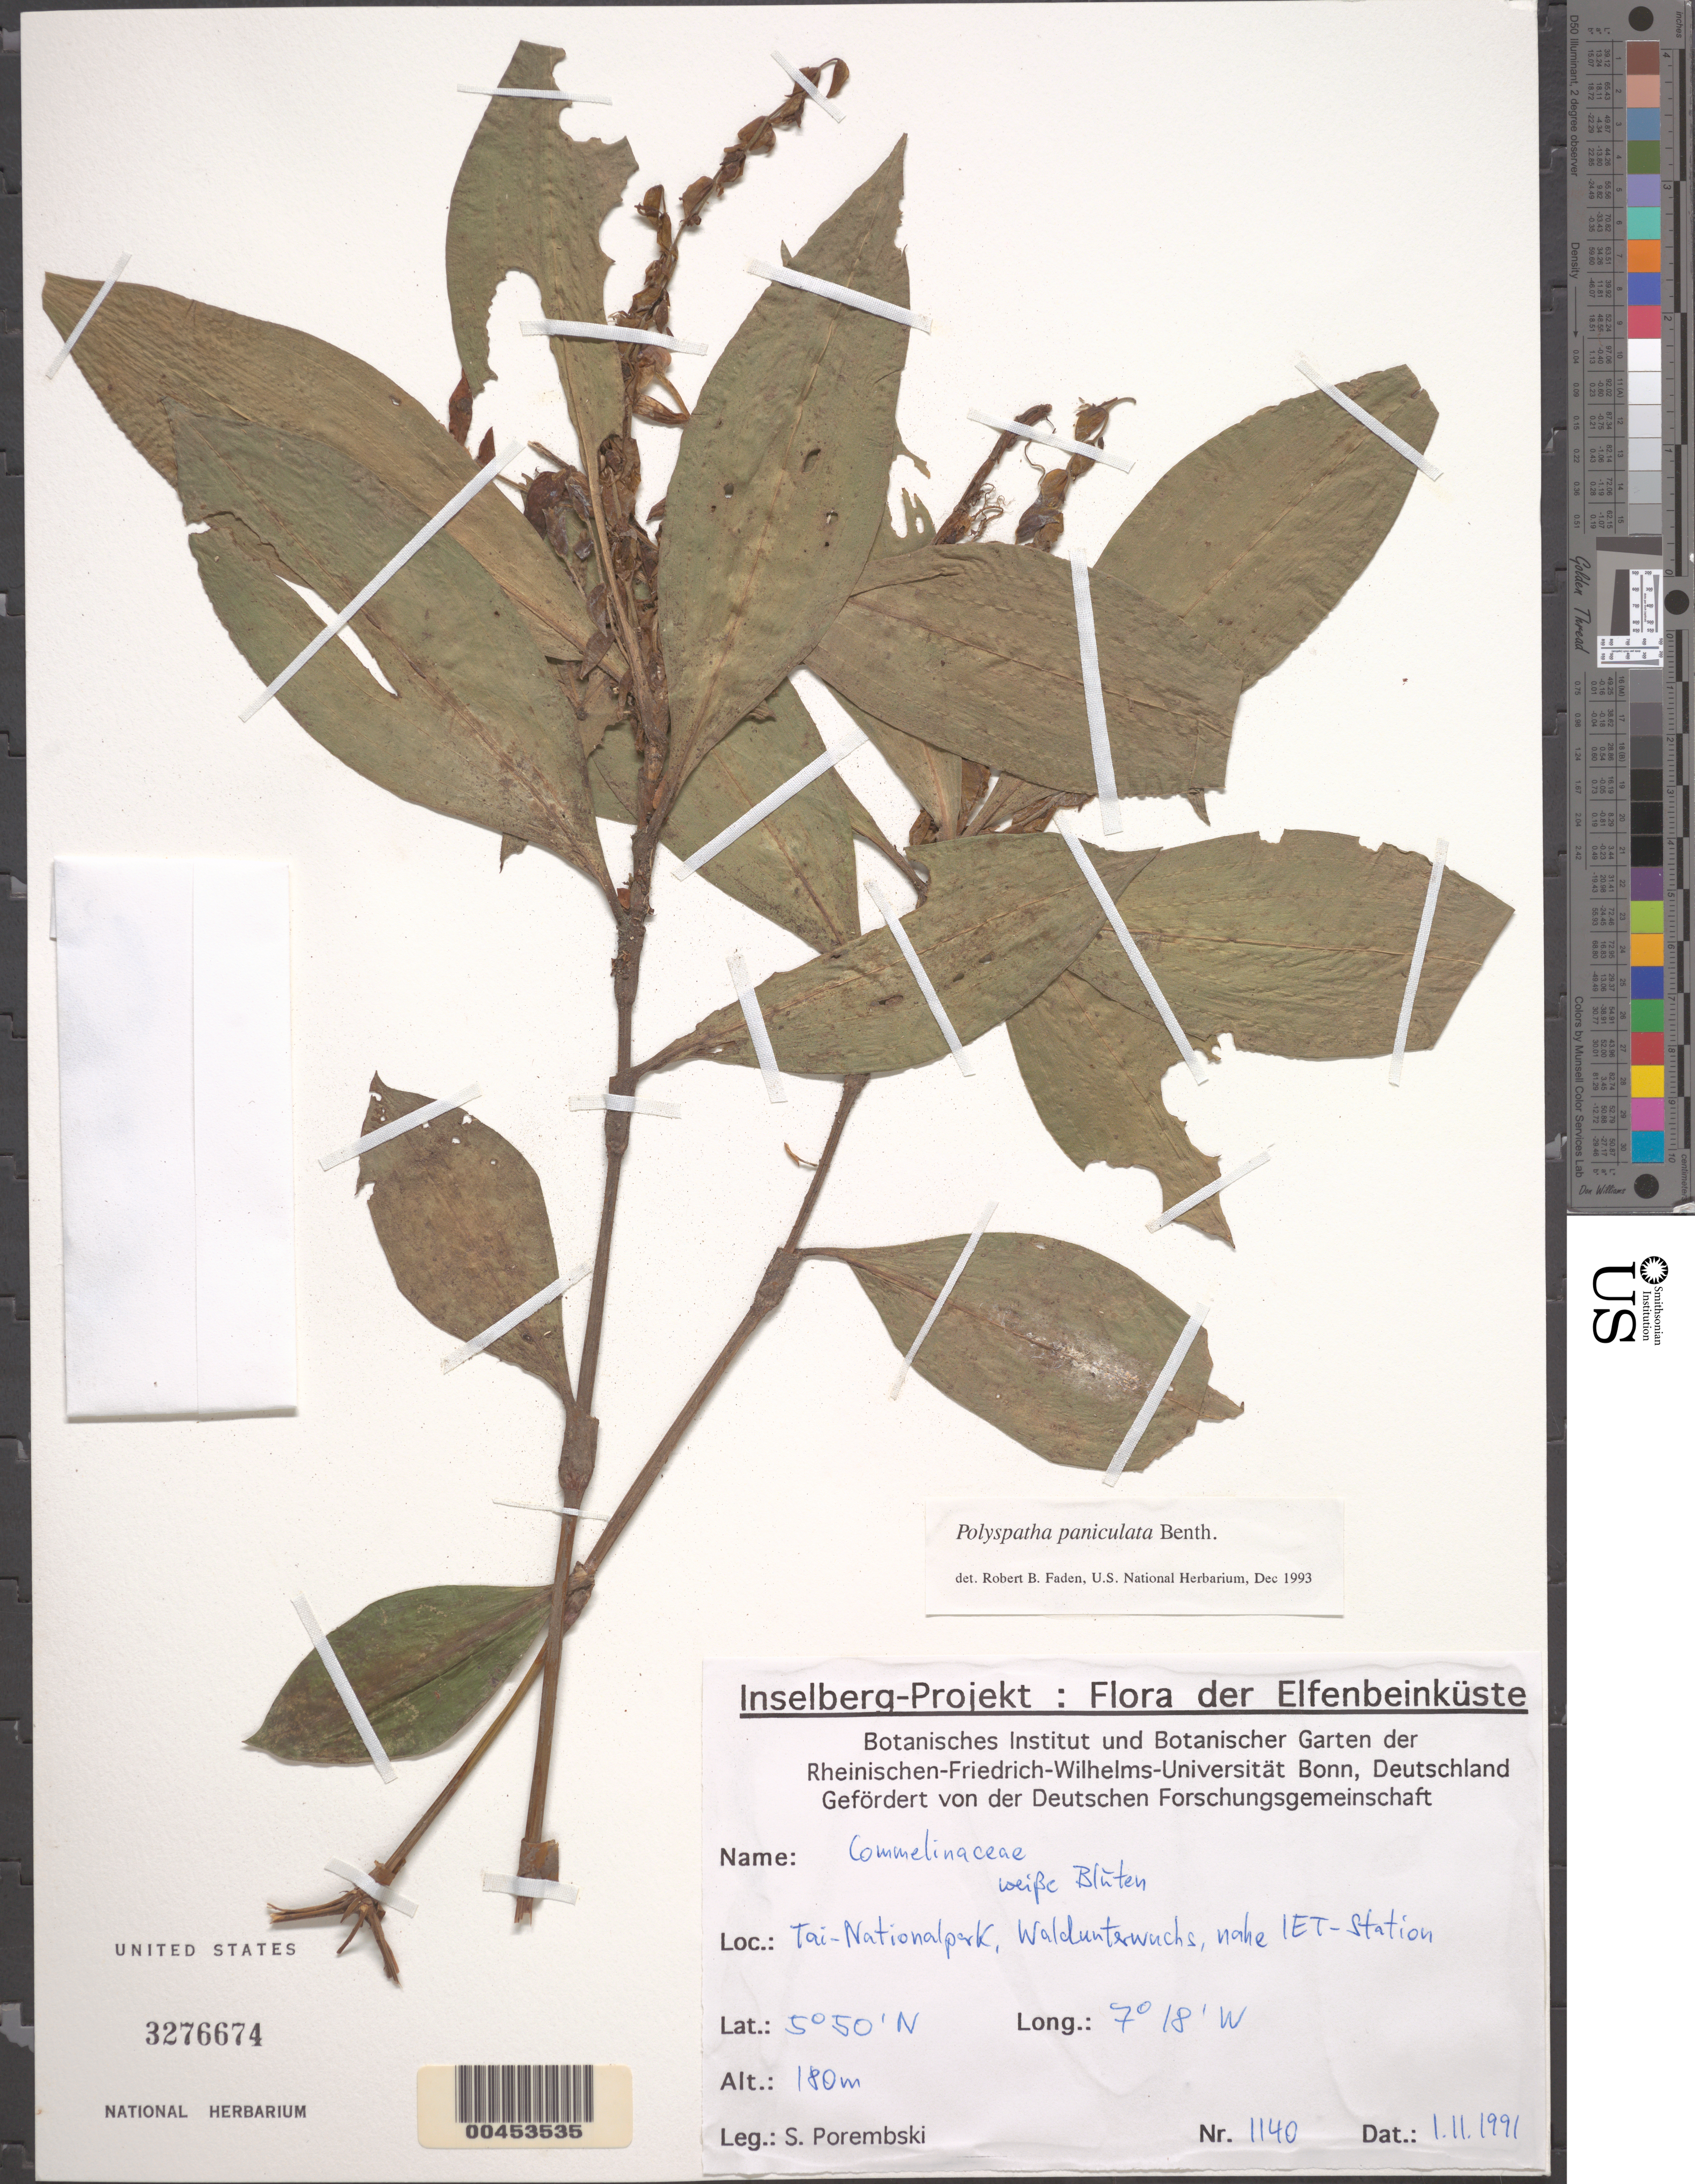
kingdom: Plantae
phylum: Tracheophyta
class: Liliopsida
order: Commelinales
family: Commelinaceae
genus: Polyspatha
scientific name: Polyspatha paniculata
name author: Benth.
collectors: S. Porembski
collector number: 1140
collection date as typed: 01 Nov 1991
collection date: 1991-11-01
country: Ivory Coast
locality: Tai National Park, near iet station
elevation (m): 180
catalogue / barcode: US 3276674